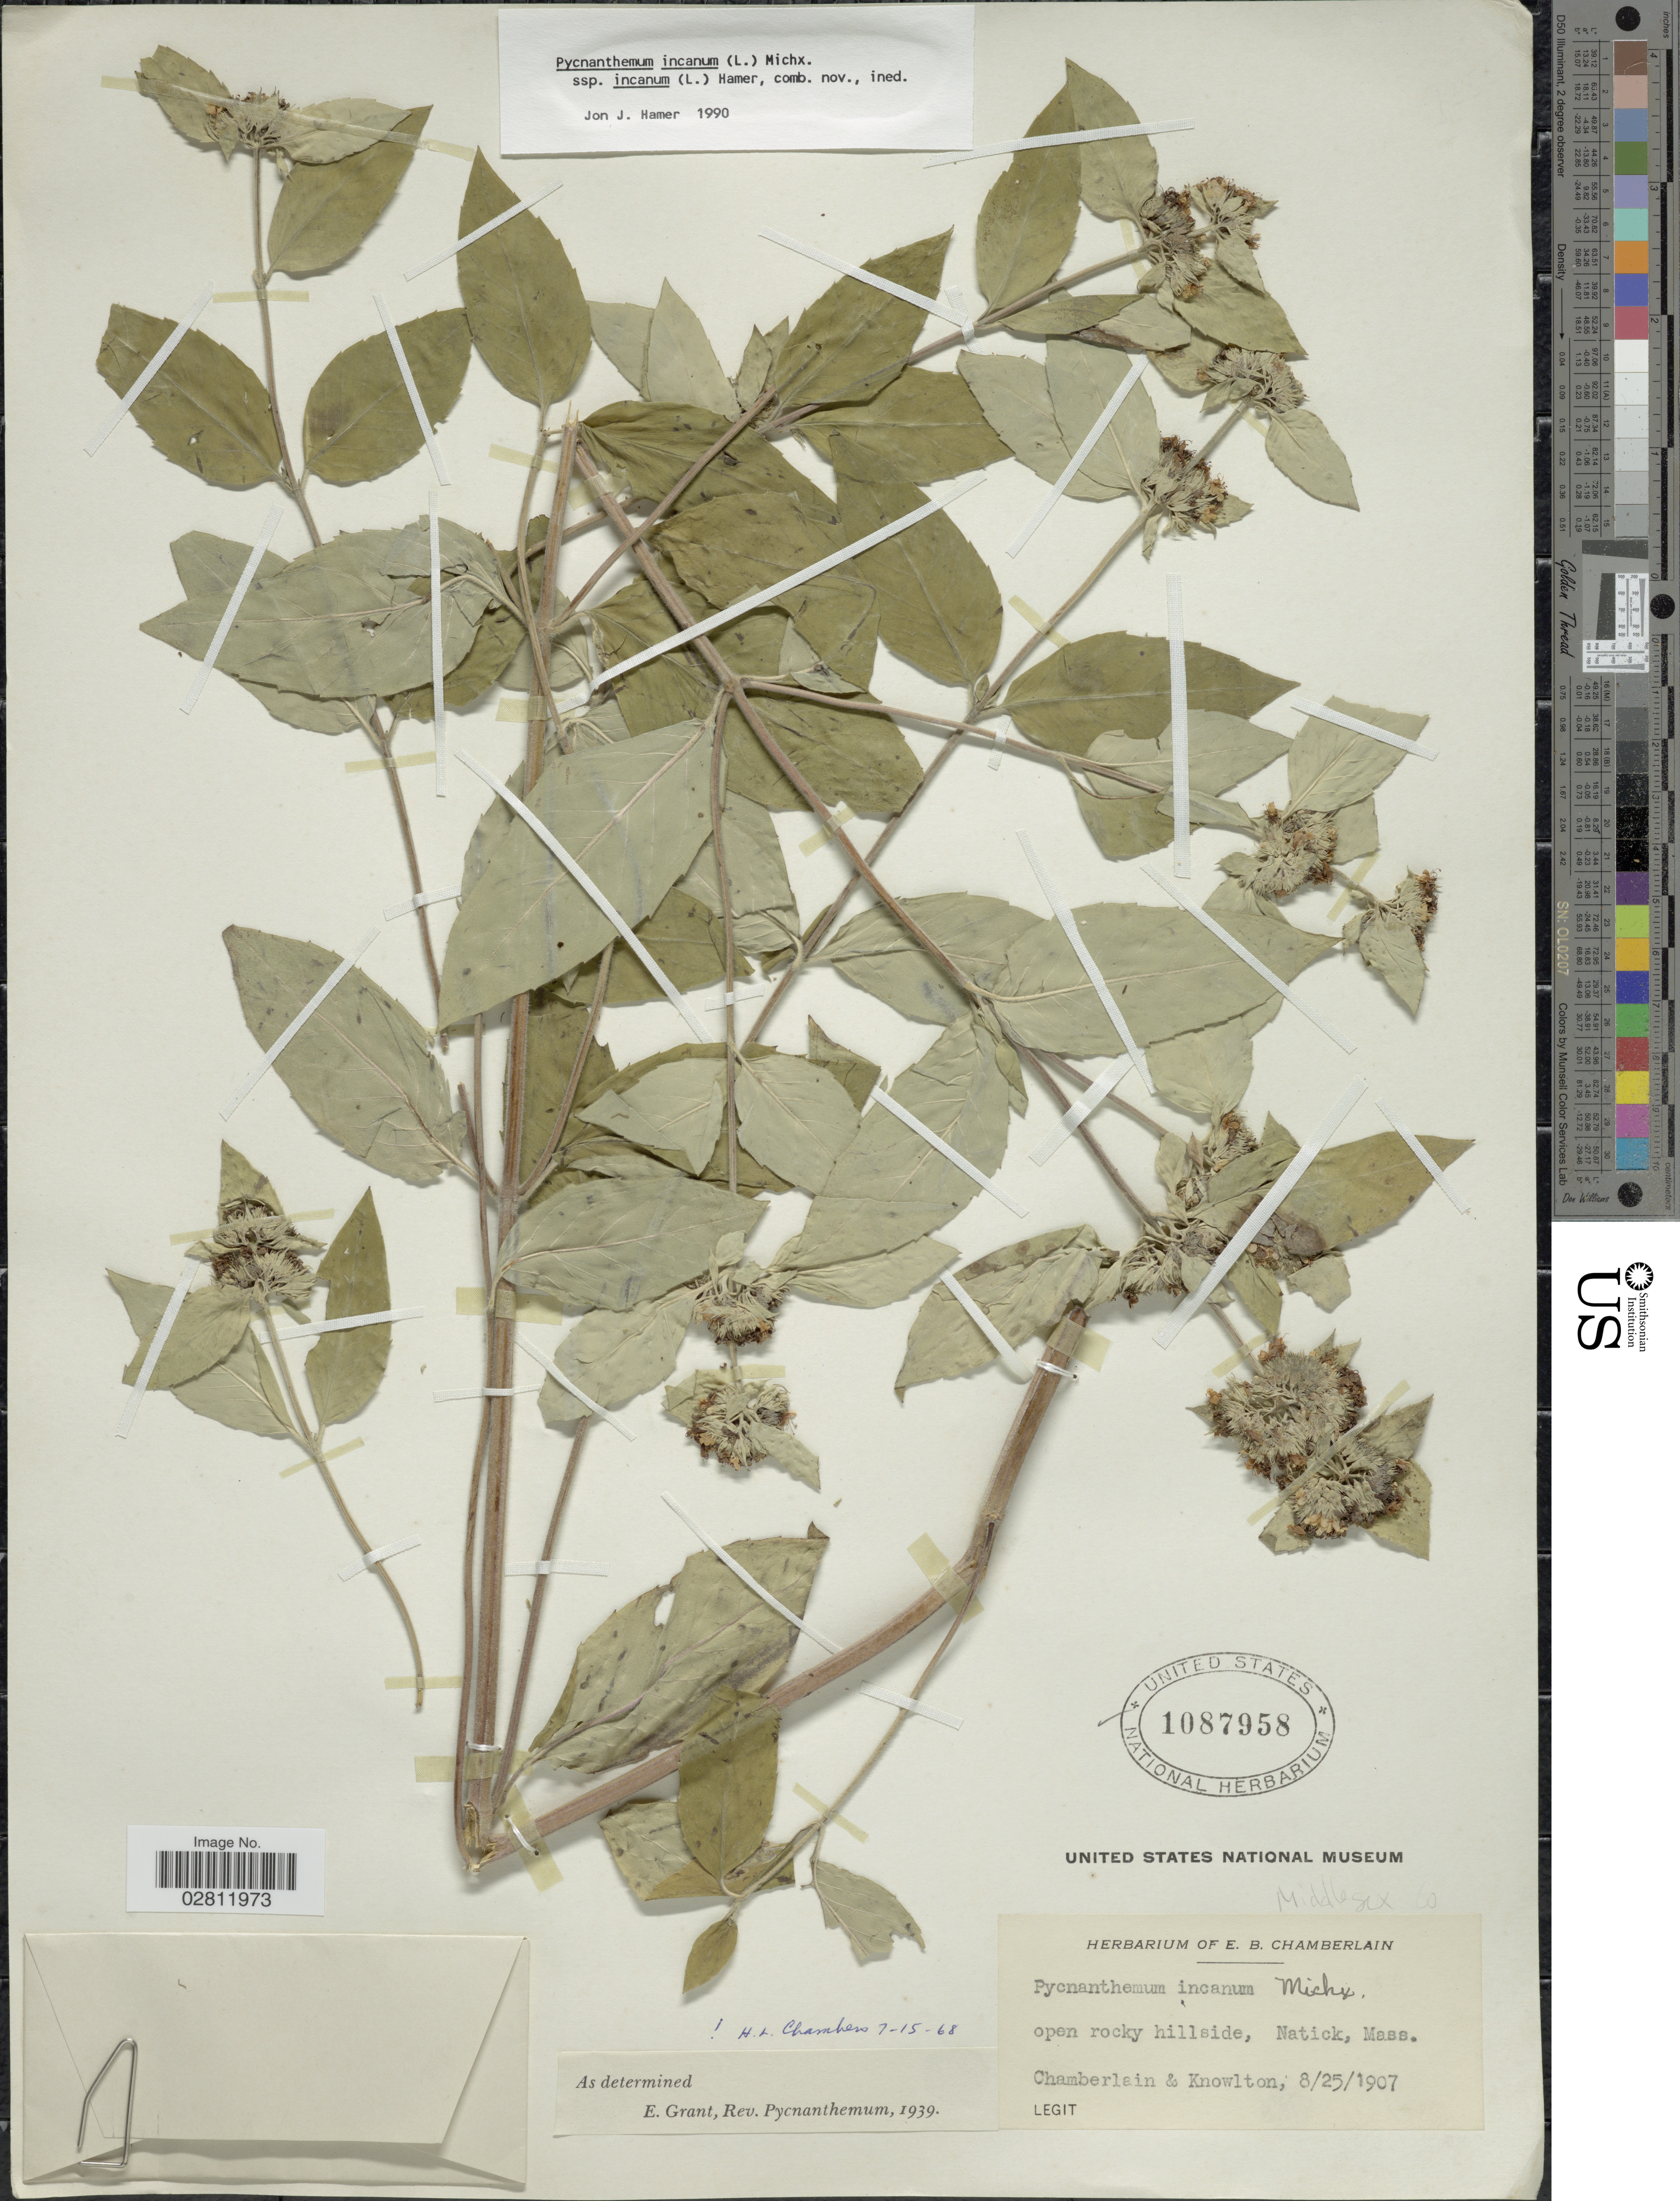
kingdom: Plantae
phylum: Tracheophyta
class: Magnoliopsida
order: Lamiales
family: Lamiaceae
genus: Pycnanthemum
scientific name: Pycnanthemum incanum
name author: (L.) Michx.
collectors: Chamberlain & -. Knowlton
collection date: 1907-08-25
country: United States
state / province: Massachusetts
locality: Natick. Middlesex Co.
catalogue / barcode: US 1087958